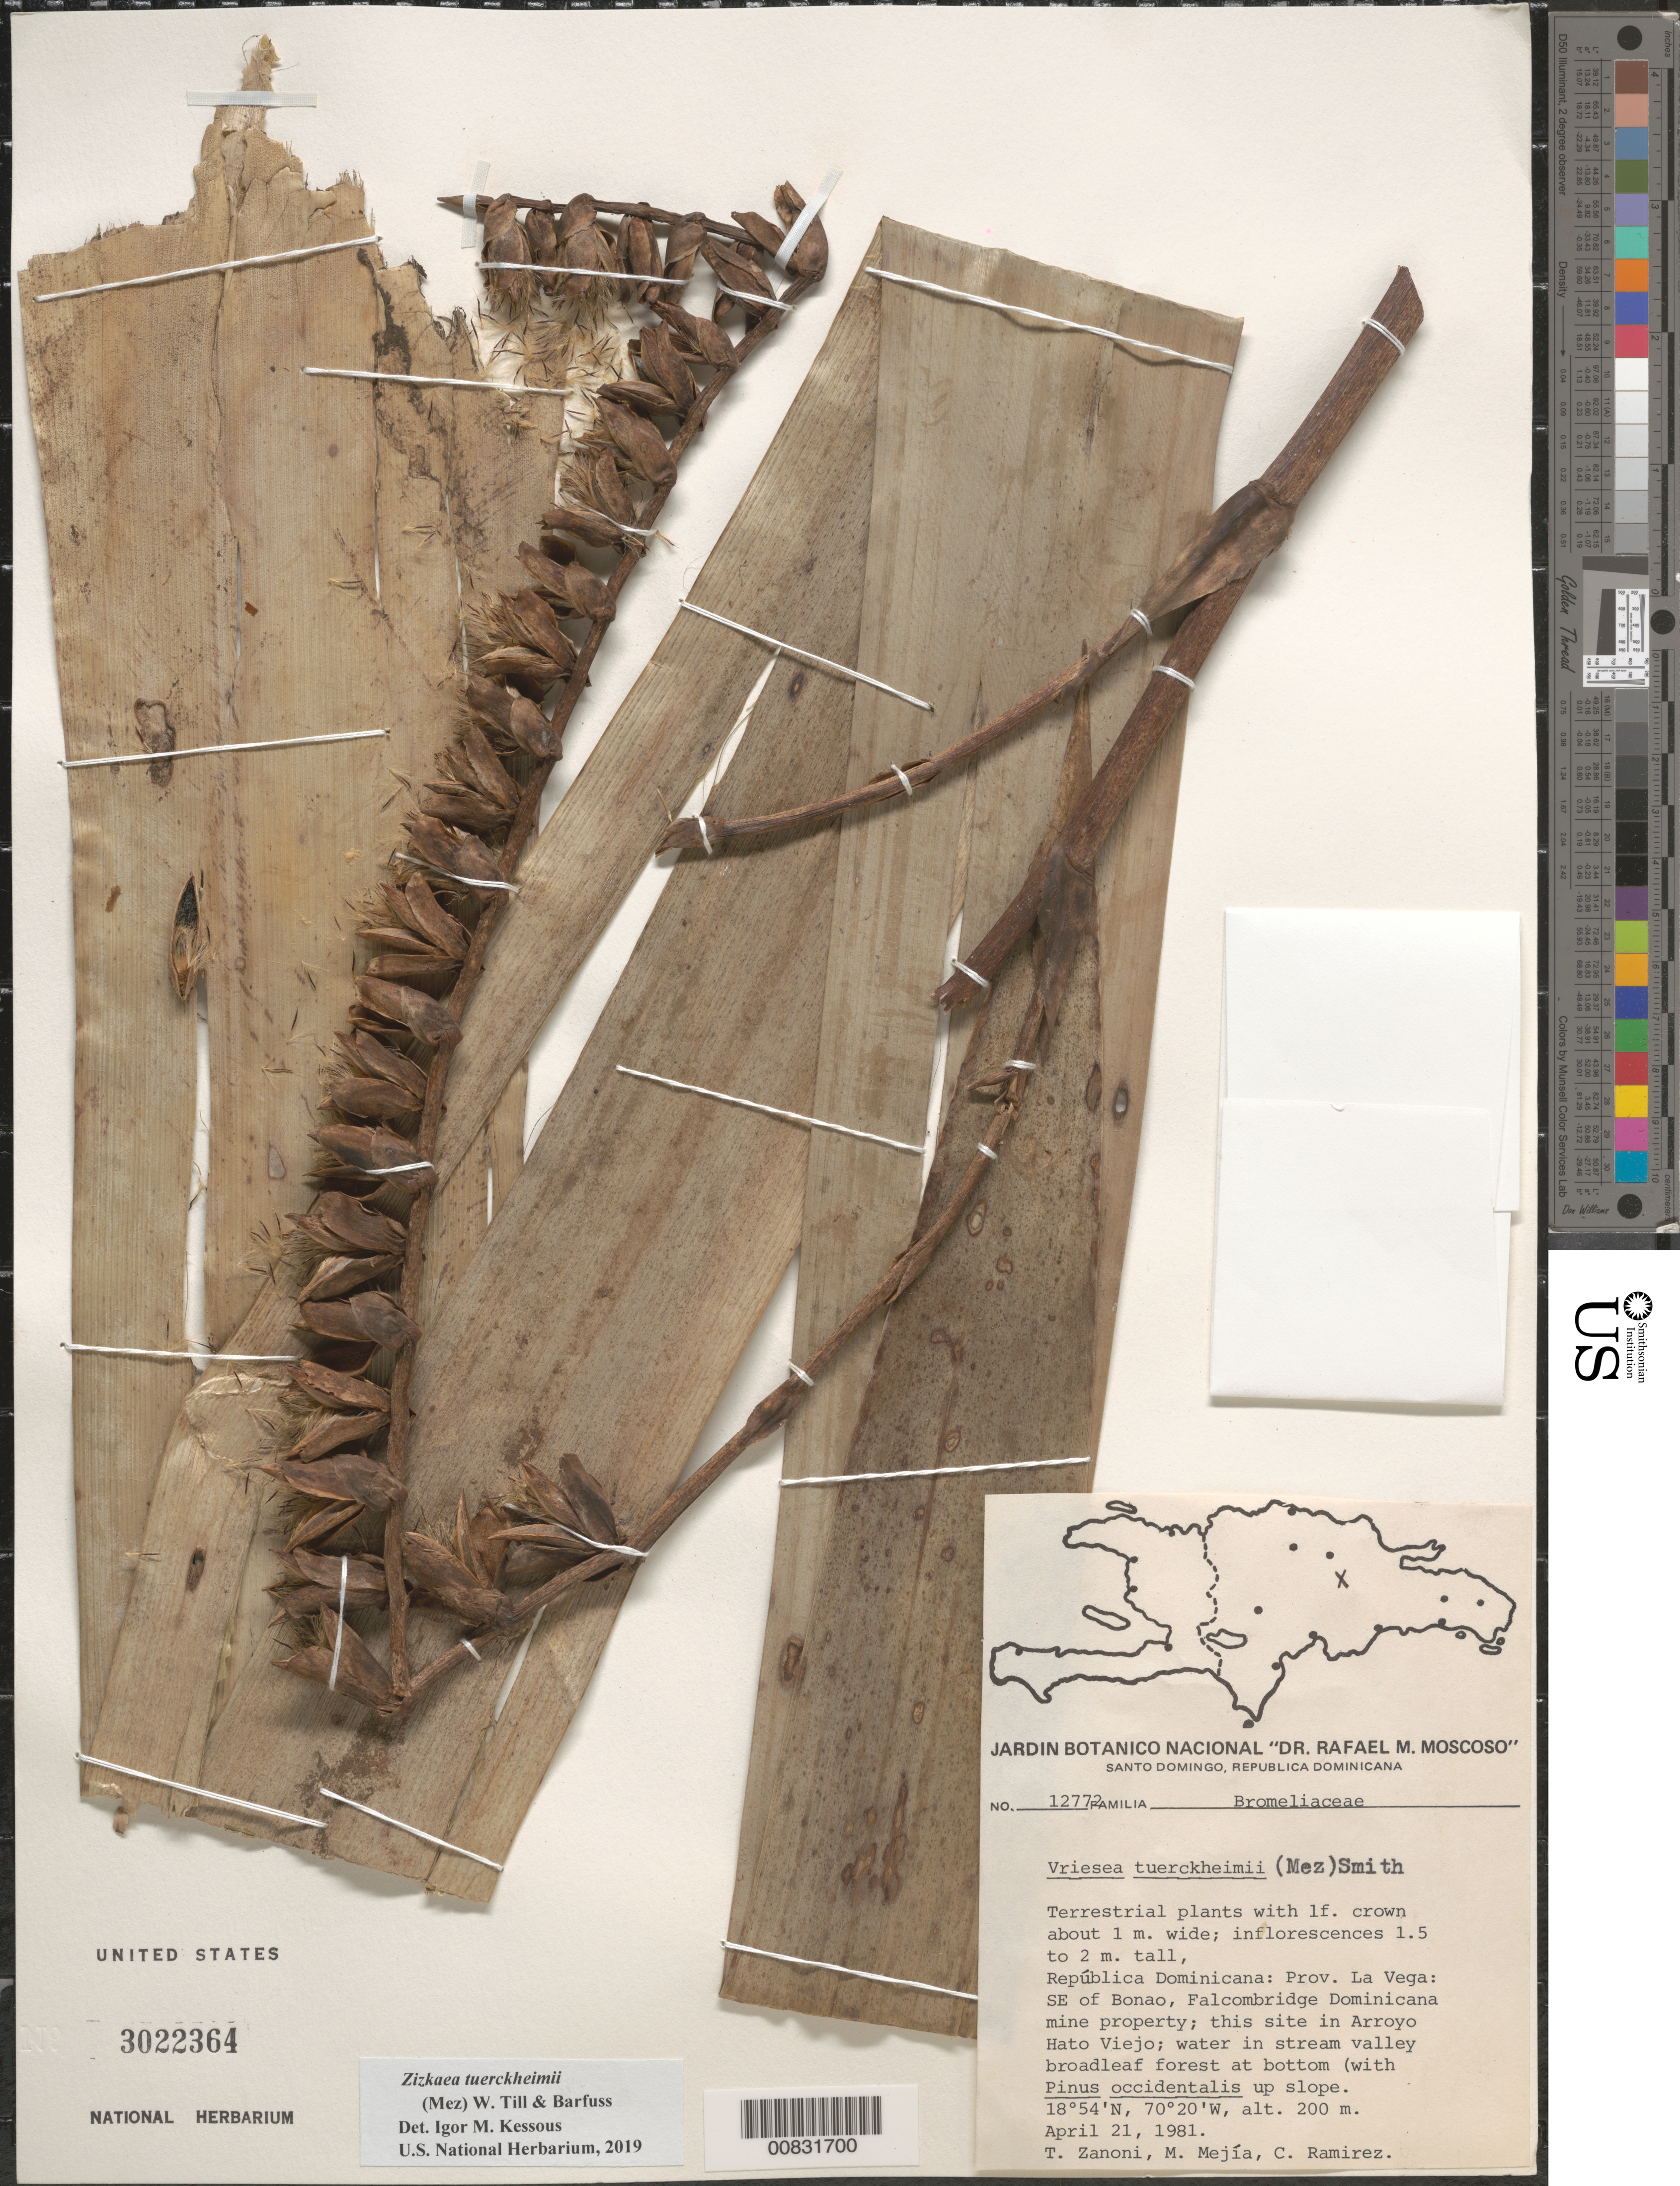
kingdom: Plantae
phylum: Tracheophyta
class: Liliopsida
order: Poales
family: Bromeliaceae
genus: Zizkaea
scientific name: Zizkaea tuerckheimii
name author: (Mez) W. Till & Barfuss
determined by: Kessous, Igor M.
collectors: T. A. Zanoni, M. Mejia & C. Ramirez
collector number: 12772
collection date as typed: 21 Apr 1981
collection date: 1981-04-21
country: Dominican Republic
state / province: La Vega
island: Hispaniola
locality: SE of bonao, Falcombridge Dominicana mine property; this site in Arroyo Hato Viejo; water in stream valley.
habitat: Broadleaf forest at bottom (with Pinus occidentalis up slope).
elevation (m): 200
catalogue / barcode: US 3022364